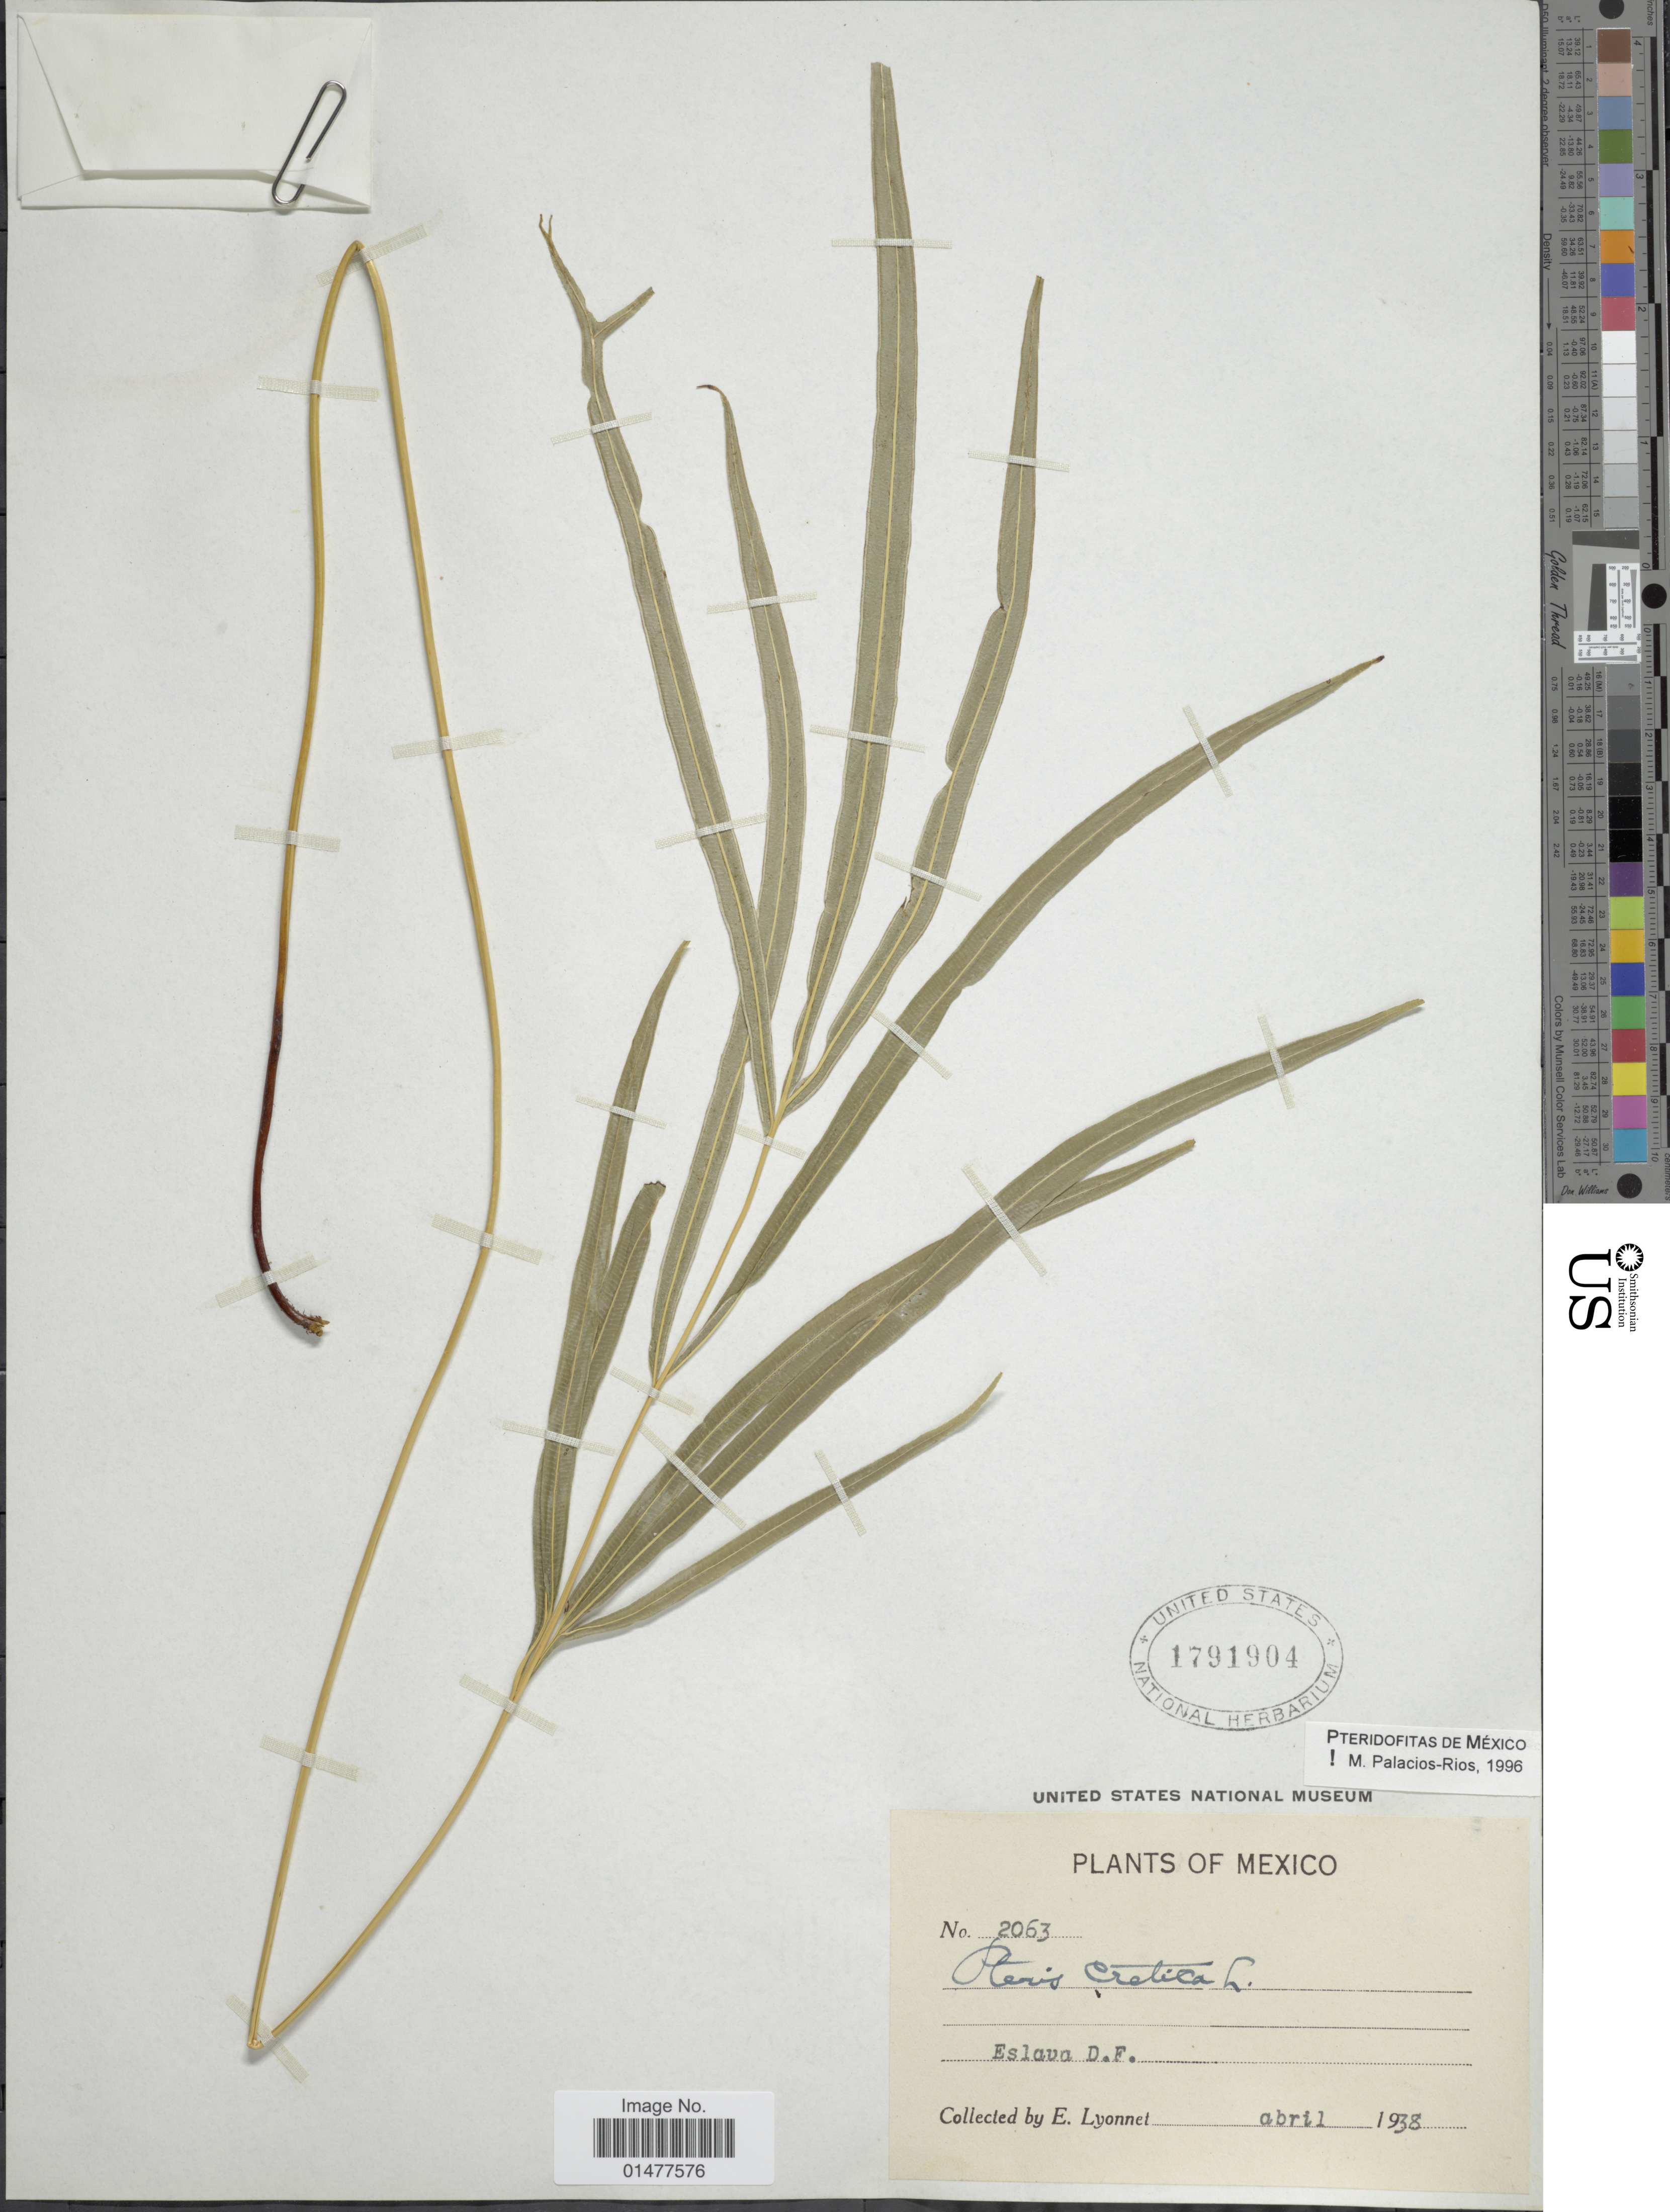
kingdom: Plantae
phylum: Tracheophyta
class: Polypodiopsida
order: Polypodiales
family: Pteridaceae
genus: Pteris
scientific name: Pteris cretica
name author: L.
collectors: E. Lyonnet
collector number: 2063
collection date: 1938-04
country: Mexico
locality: Eslava D. F.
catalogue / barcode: US 1791904